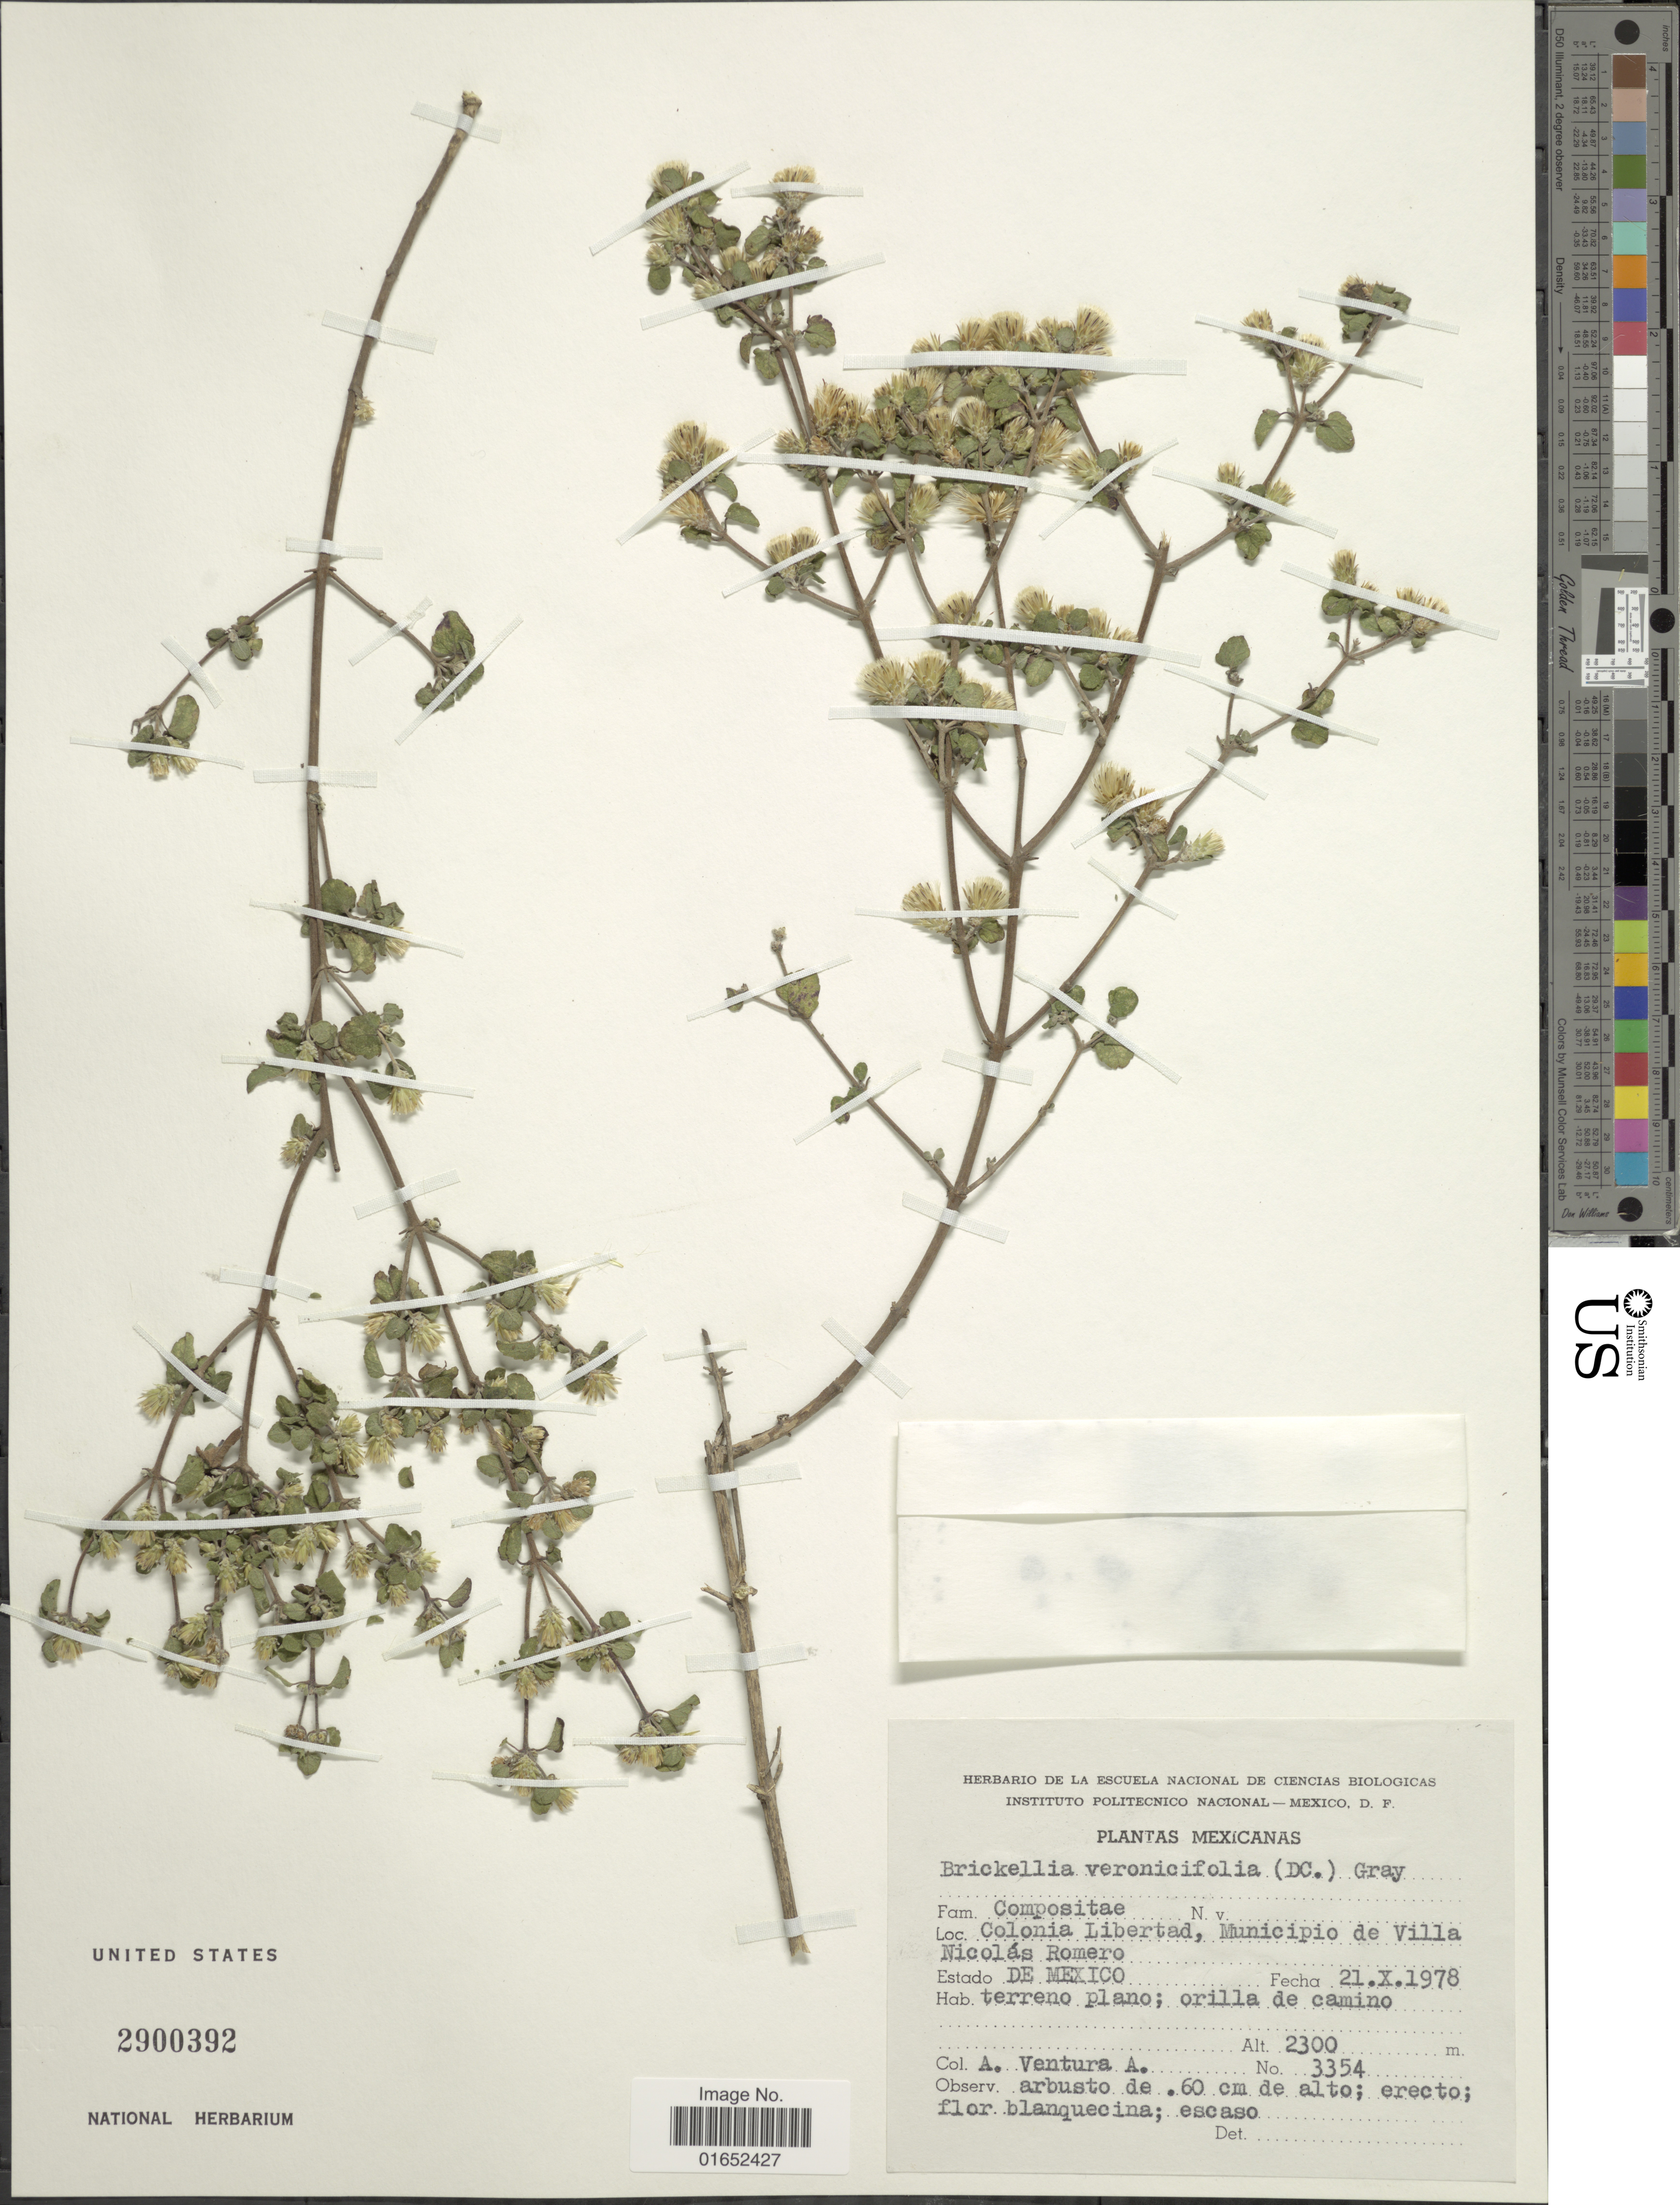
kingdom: Plantae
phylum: Tracheophyta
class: Magnoliopsida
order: Asterales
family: Asteraceae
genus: Brickellia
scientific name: Brickellia veronicaefolia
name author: (Kunth) A. Gray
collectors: A. Ventura A.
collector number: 3354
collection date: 1978-10-21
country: Mexico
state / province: México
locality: Colonia Libertad, Municipio de Villa Nicolás Romero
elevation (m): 2300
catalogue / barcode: US 2900392